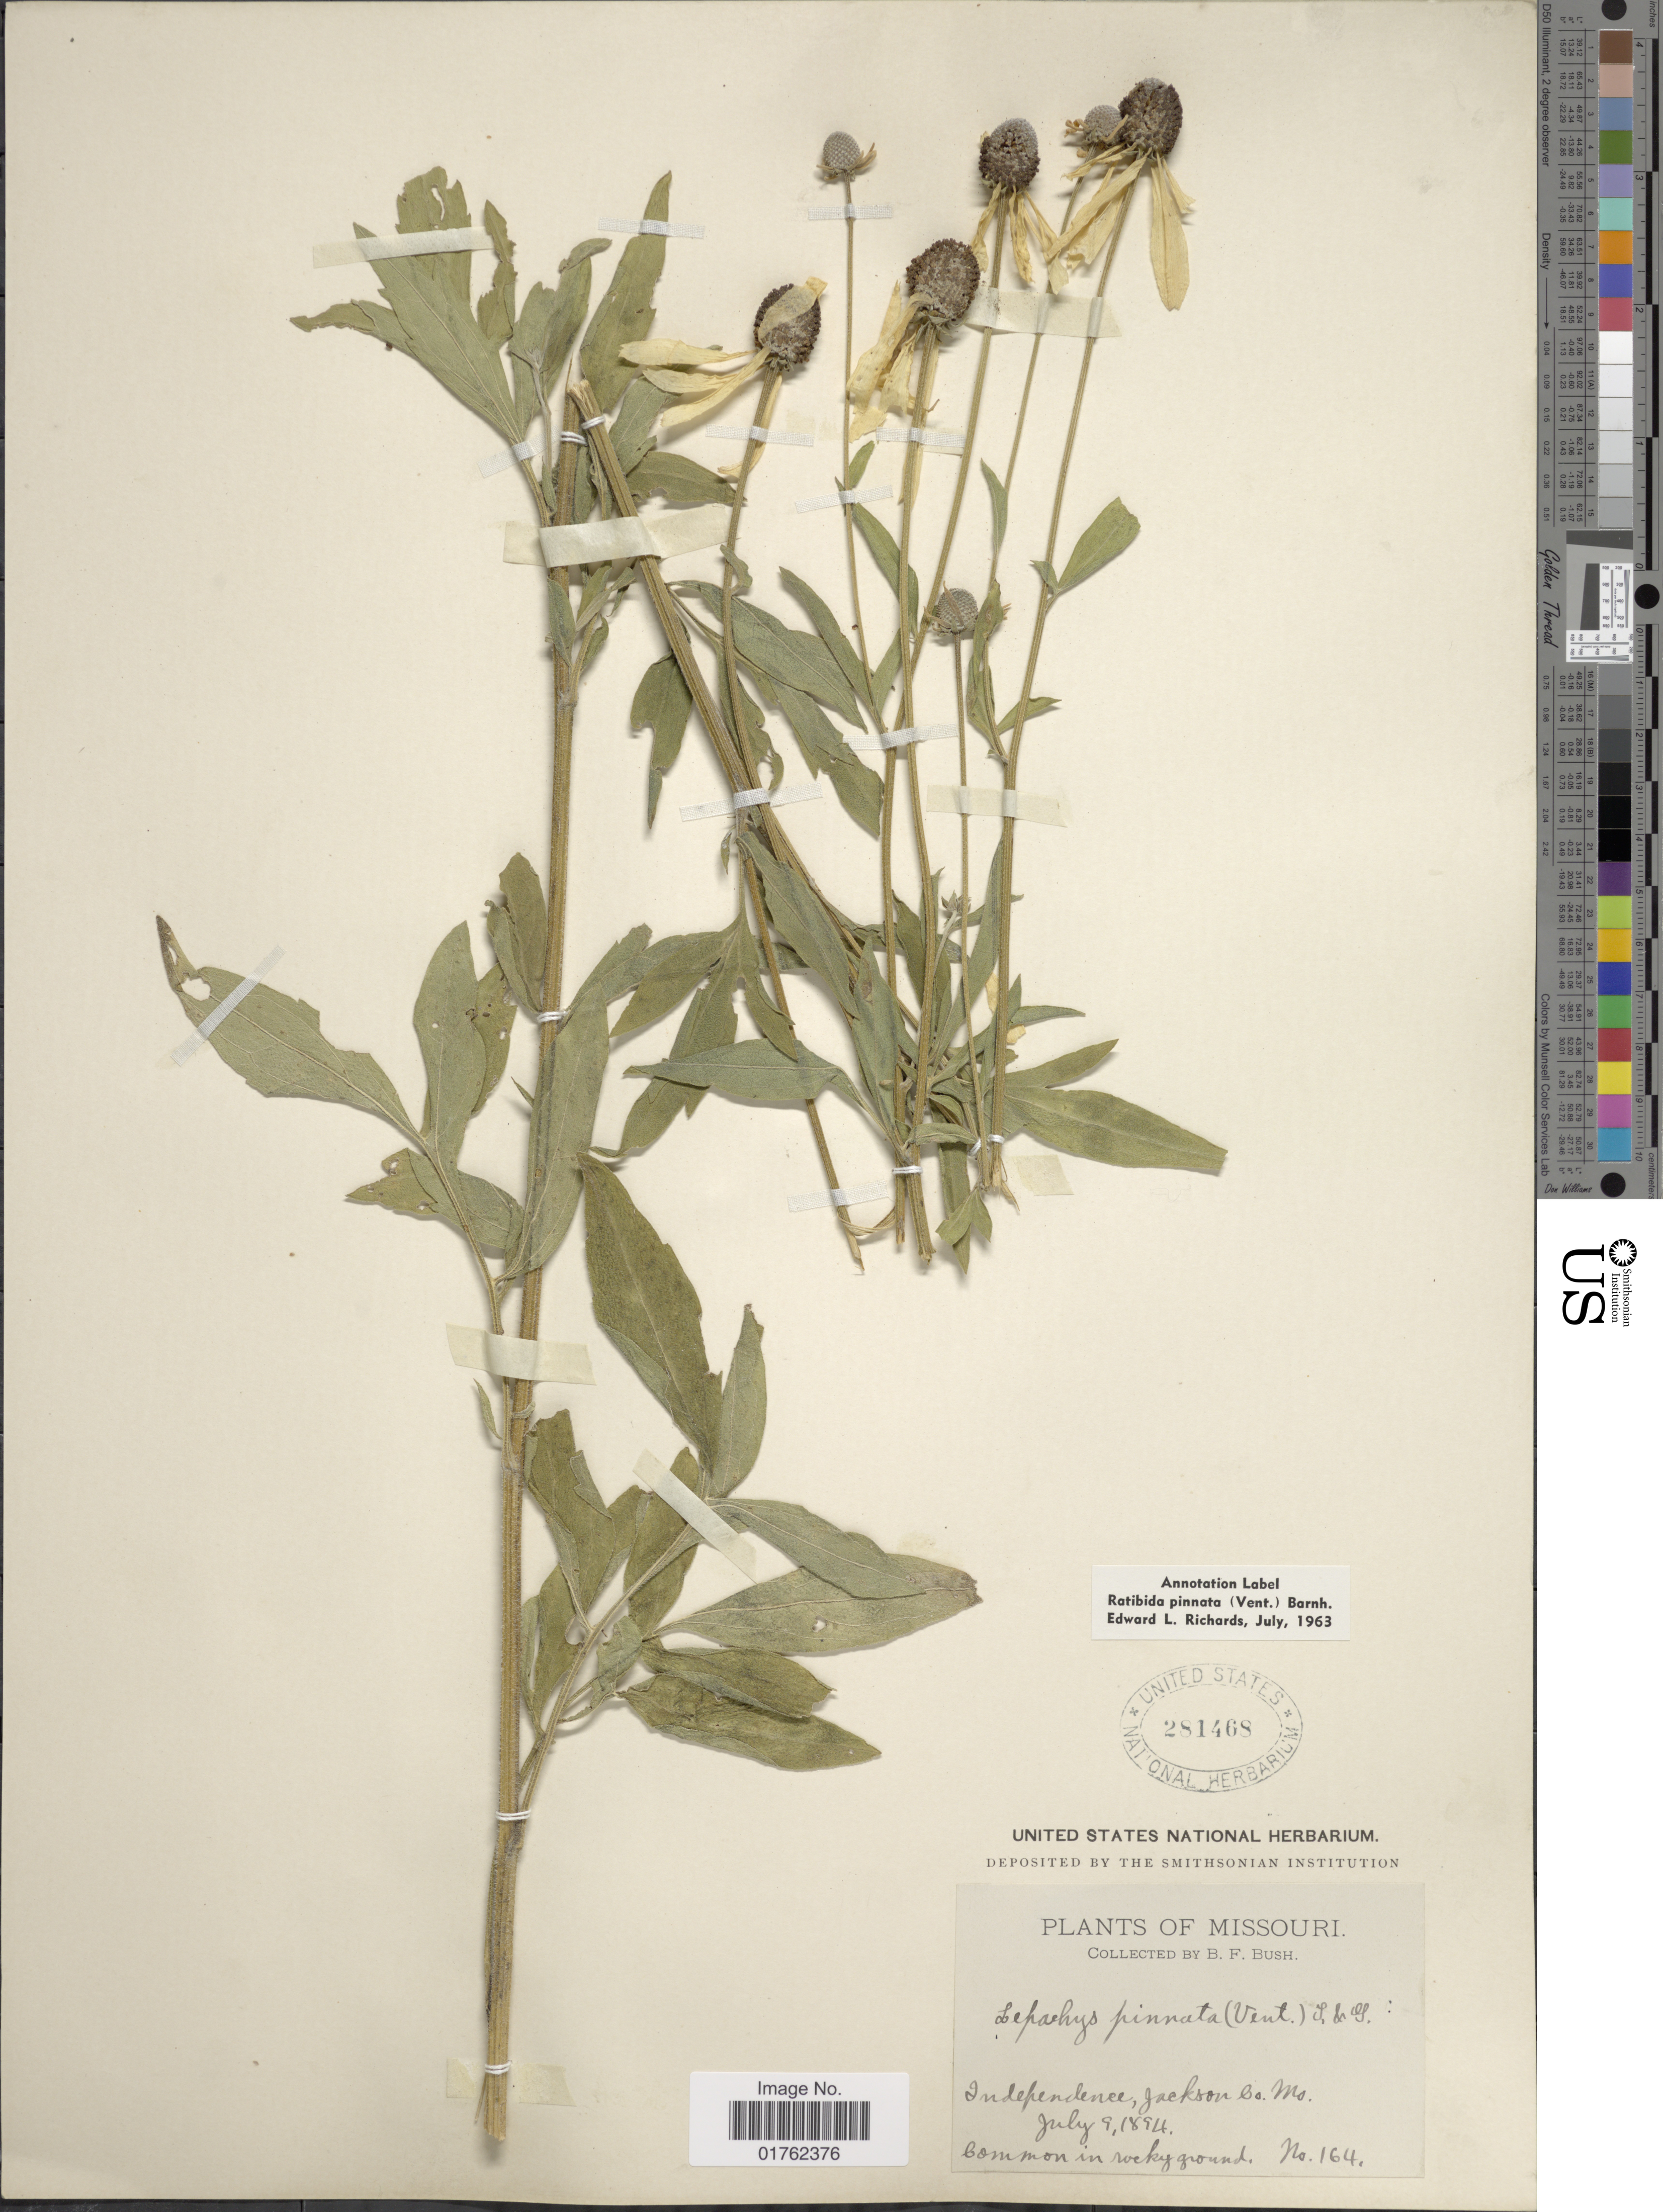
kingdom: Plantae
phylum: Tracheophyta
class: Magnoliopsida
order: Asterales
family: Asteraceae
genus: Ratibida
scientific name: Ratibida pinnata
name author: (Vent.) Barnhart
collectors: B. F. Bush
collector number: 164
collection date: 1894-07-09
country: United States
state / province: Missouri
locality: Independence, Jackson Co., Mo.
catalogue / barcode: US 281468